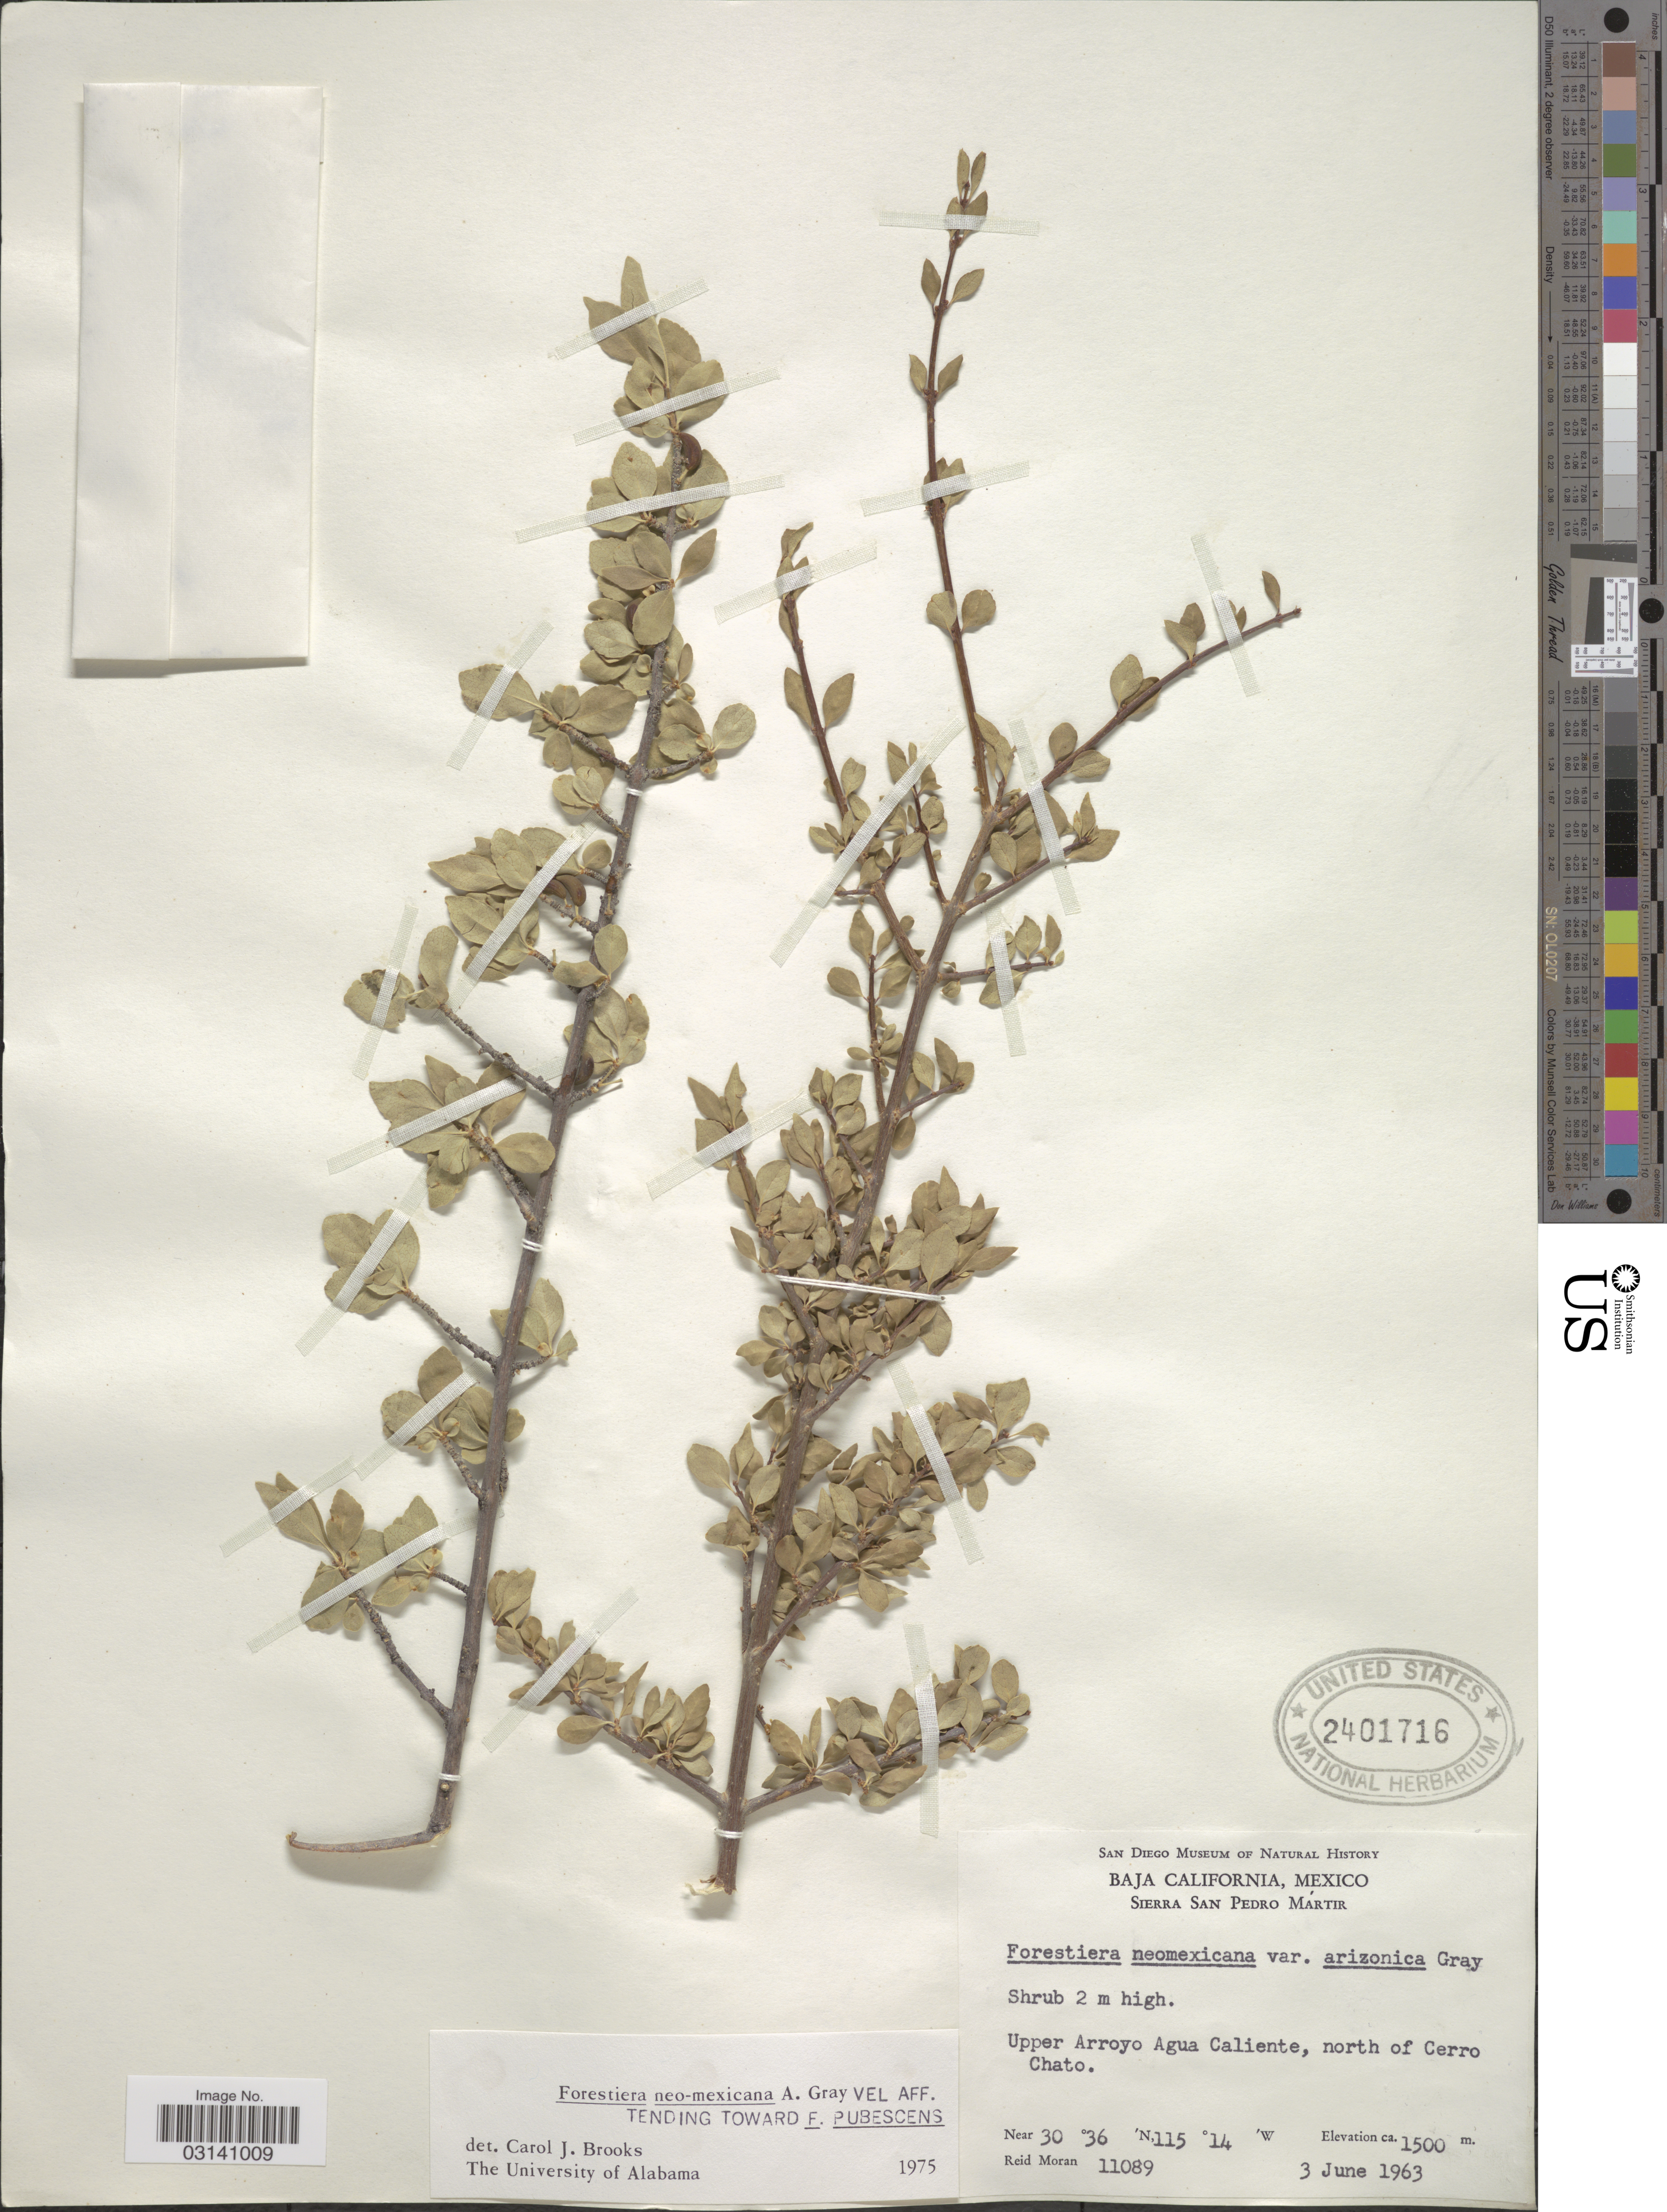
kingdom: Plantae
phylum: Tracheophyta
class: Magnoliopsida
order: Lamiales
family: Oleaceae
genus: Forestiera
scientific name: Forestiera neomexicana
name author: A. Gray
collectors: R. Moran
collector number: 11089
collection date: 1963-06-03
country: Mexico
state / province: Baja California Norte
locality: Sierra San Pedro Mártir. Upper Arroyo Agua Caliente, north of Cerro Chato.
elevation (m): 1500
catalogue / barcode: US 2401716